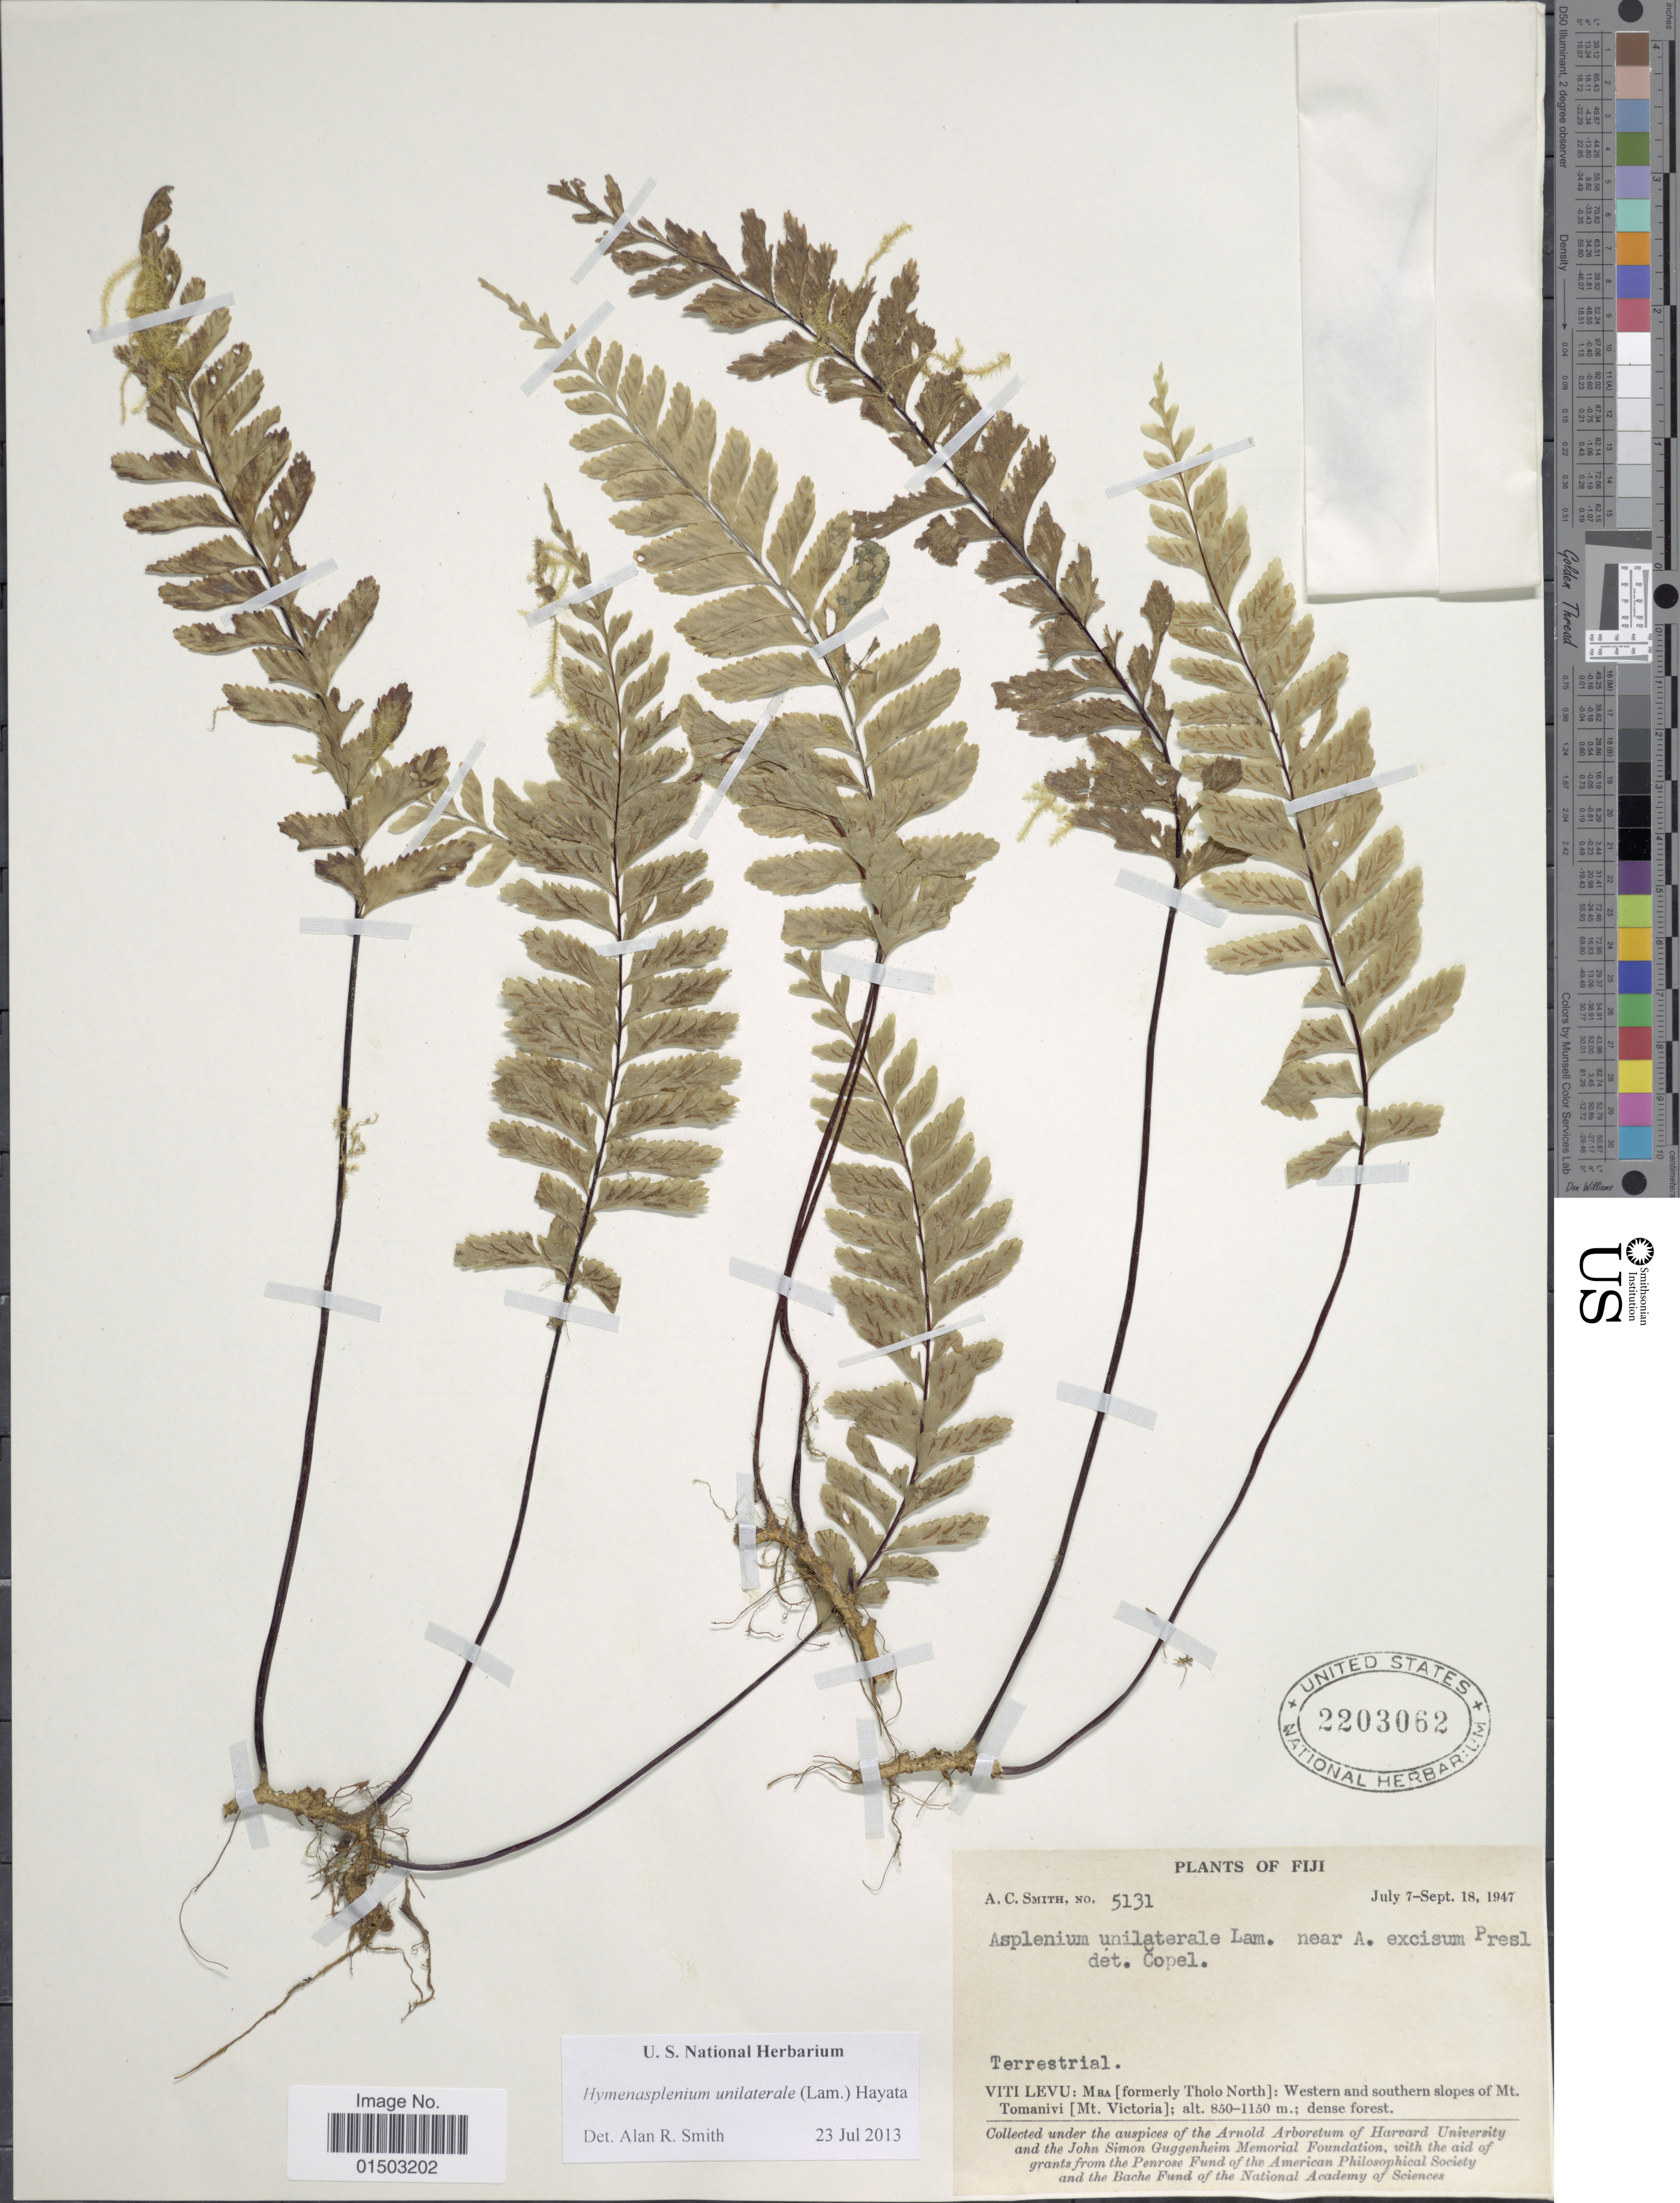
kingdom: Plantae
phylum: Tracheophyta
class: Polypodiopsida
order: Polypodiales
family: Aspleniaceae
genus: Hymenasplenium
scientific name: Hymenasplenium unilaterale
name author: (Lam.) Hayata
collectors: A. H. Smith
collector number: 5131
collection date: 1947-07-07/1947-09-18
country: Fiji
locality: Fiji, Viti Levu: Mra[ formerly Tholo North] : Western and southern slopes of Mt. Tomanivi [ Mt. Victoria]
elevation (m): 850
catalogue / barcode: US 2203062